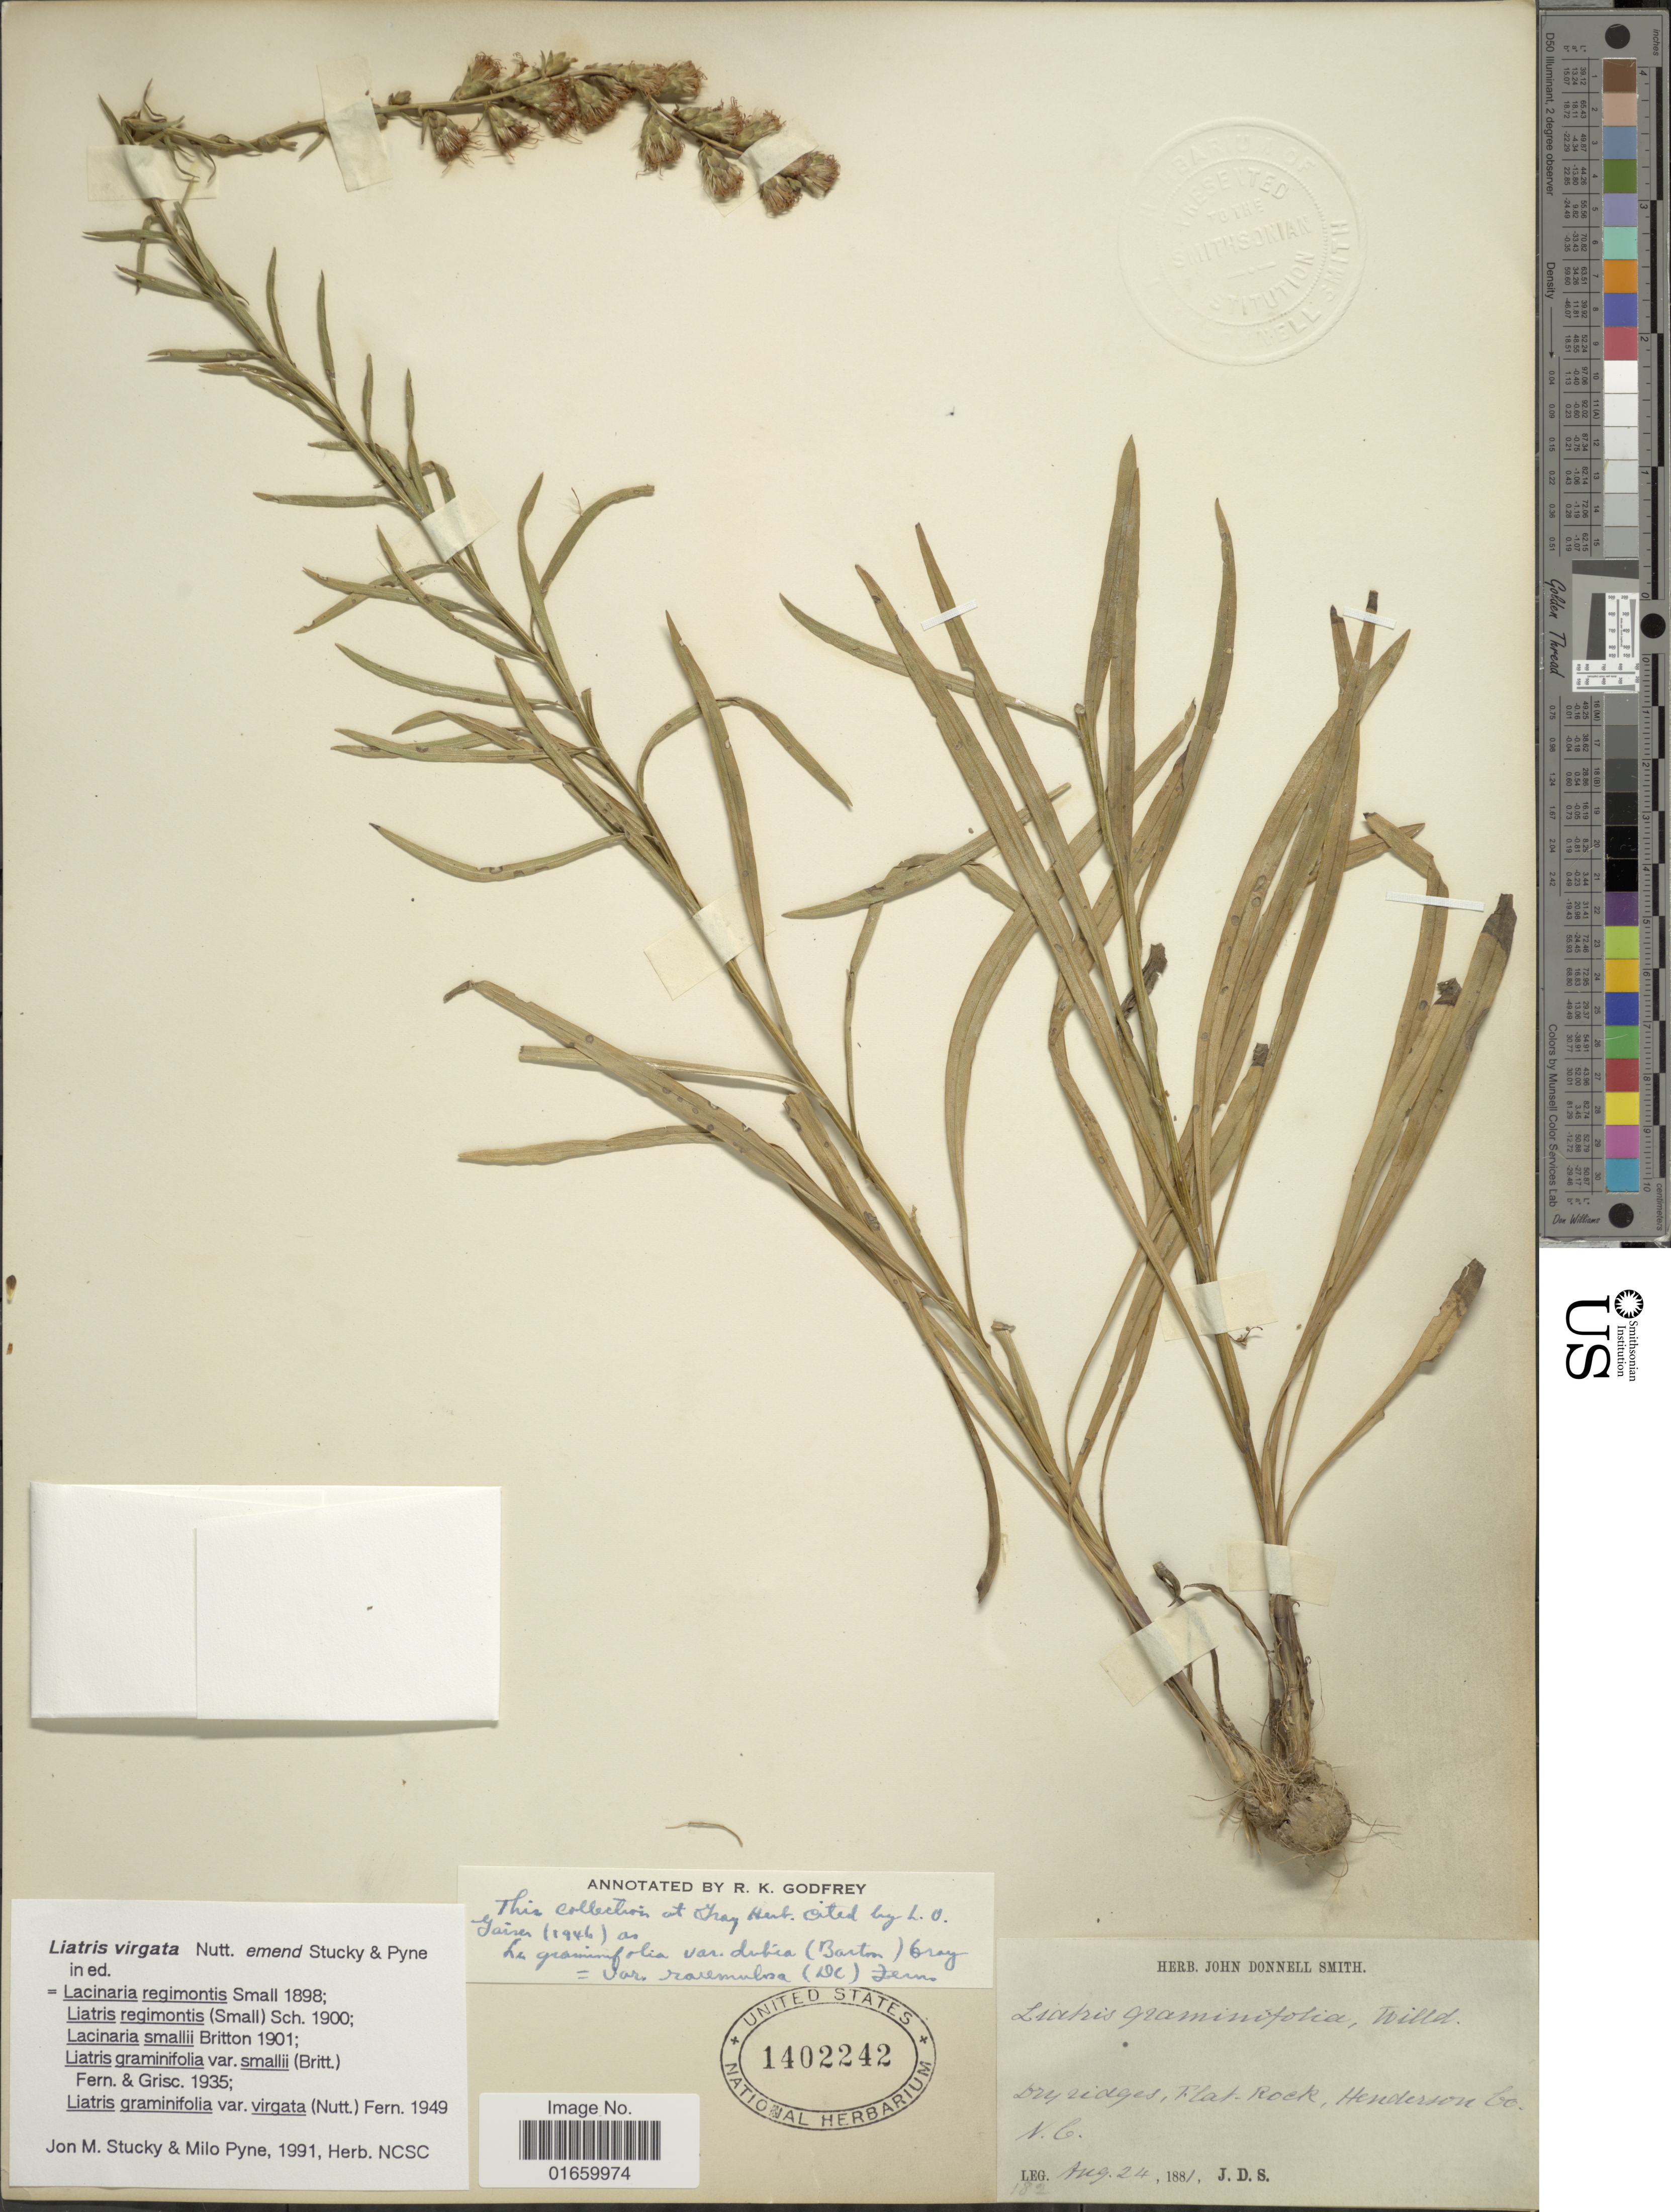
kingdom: Plantae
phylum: Tracheophyta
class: Magnoliopsida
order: Asterales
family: Asteraceae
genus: Liatris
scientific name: Liatris virgata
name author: Nutt.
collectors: J. Donnell Smith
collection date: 1881-08-24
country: United States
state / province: North Carolina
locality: Henderson Co.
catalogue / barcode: US 1402242